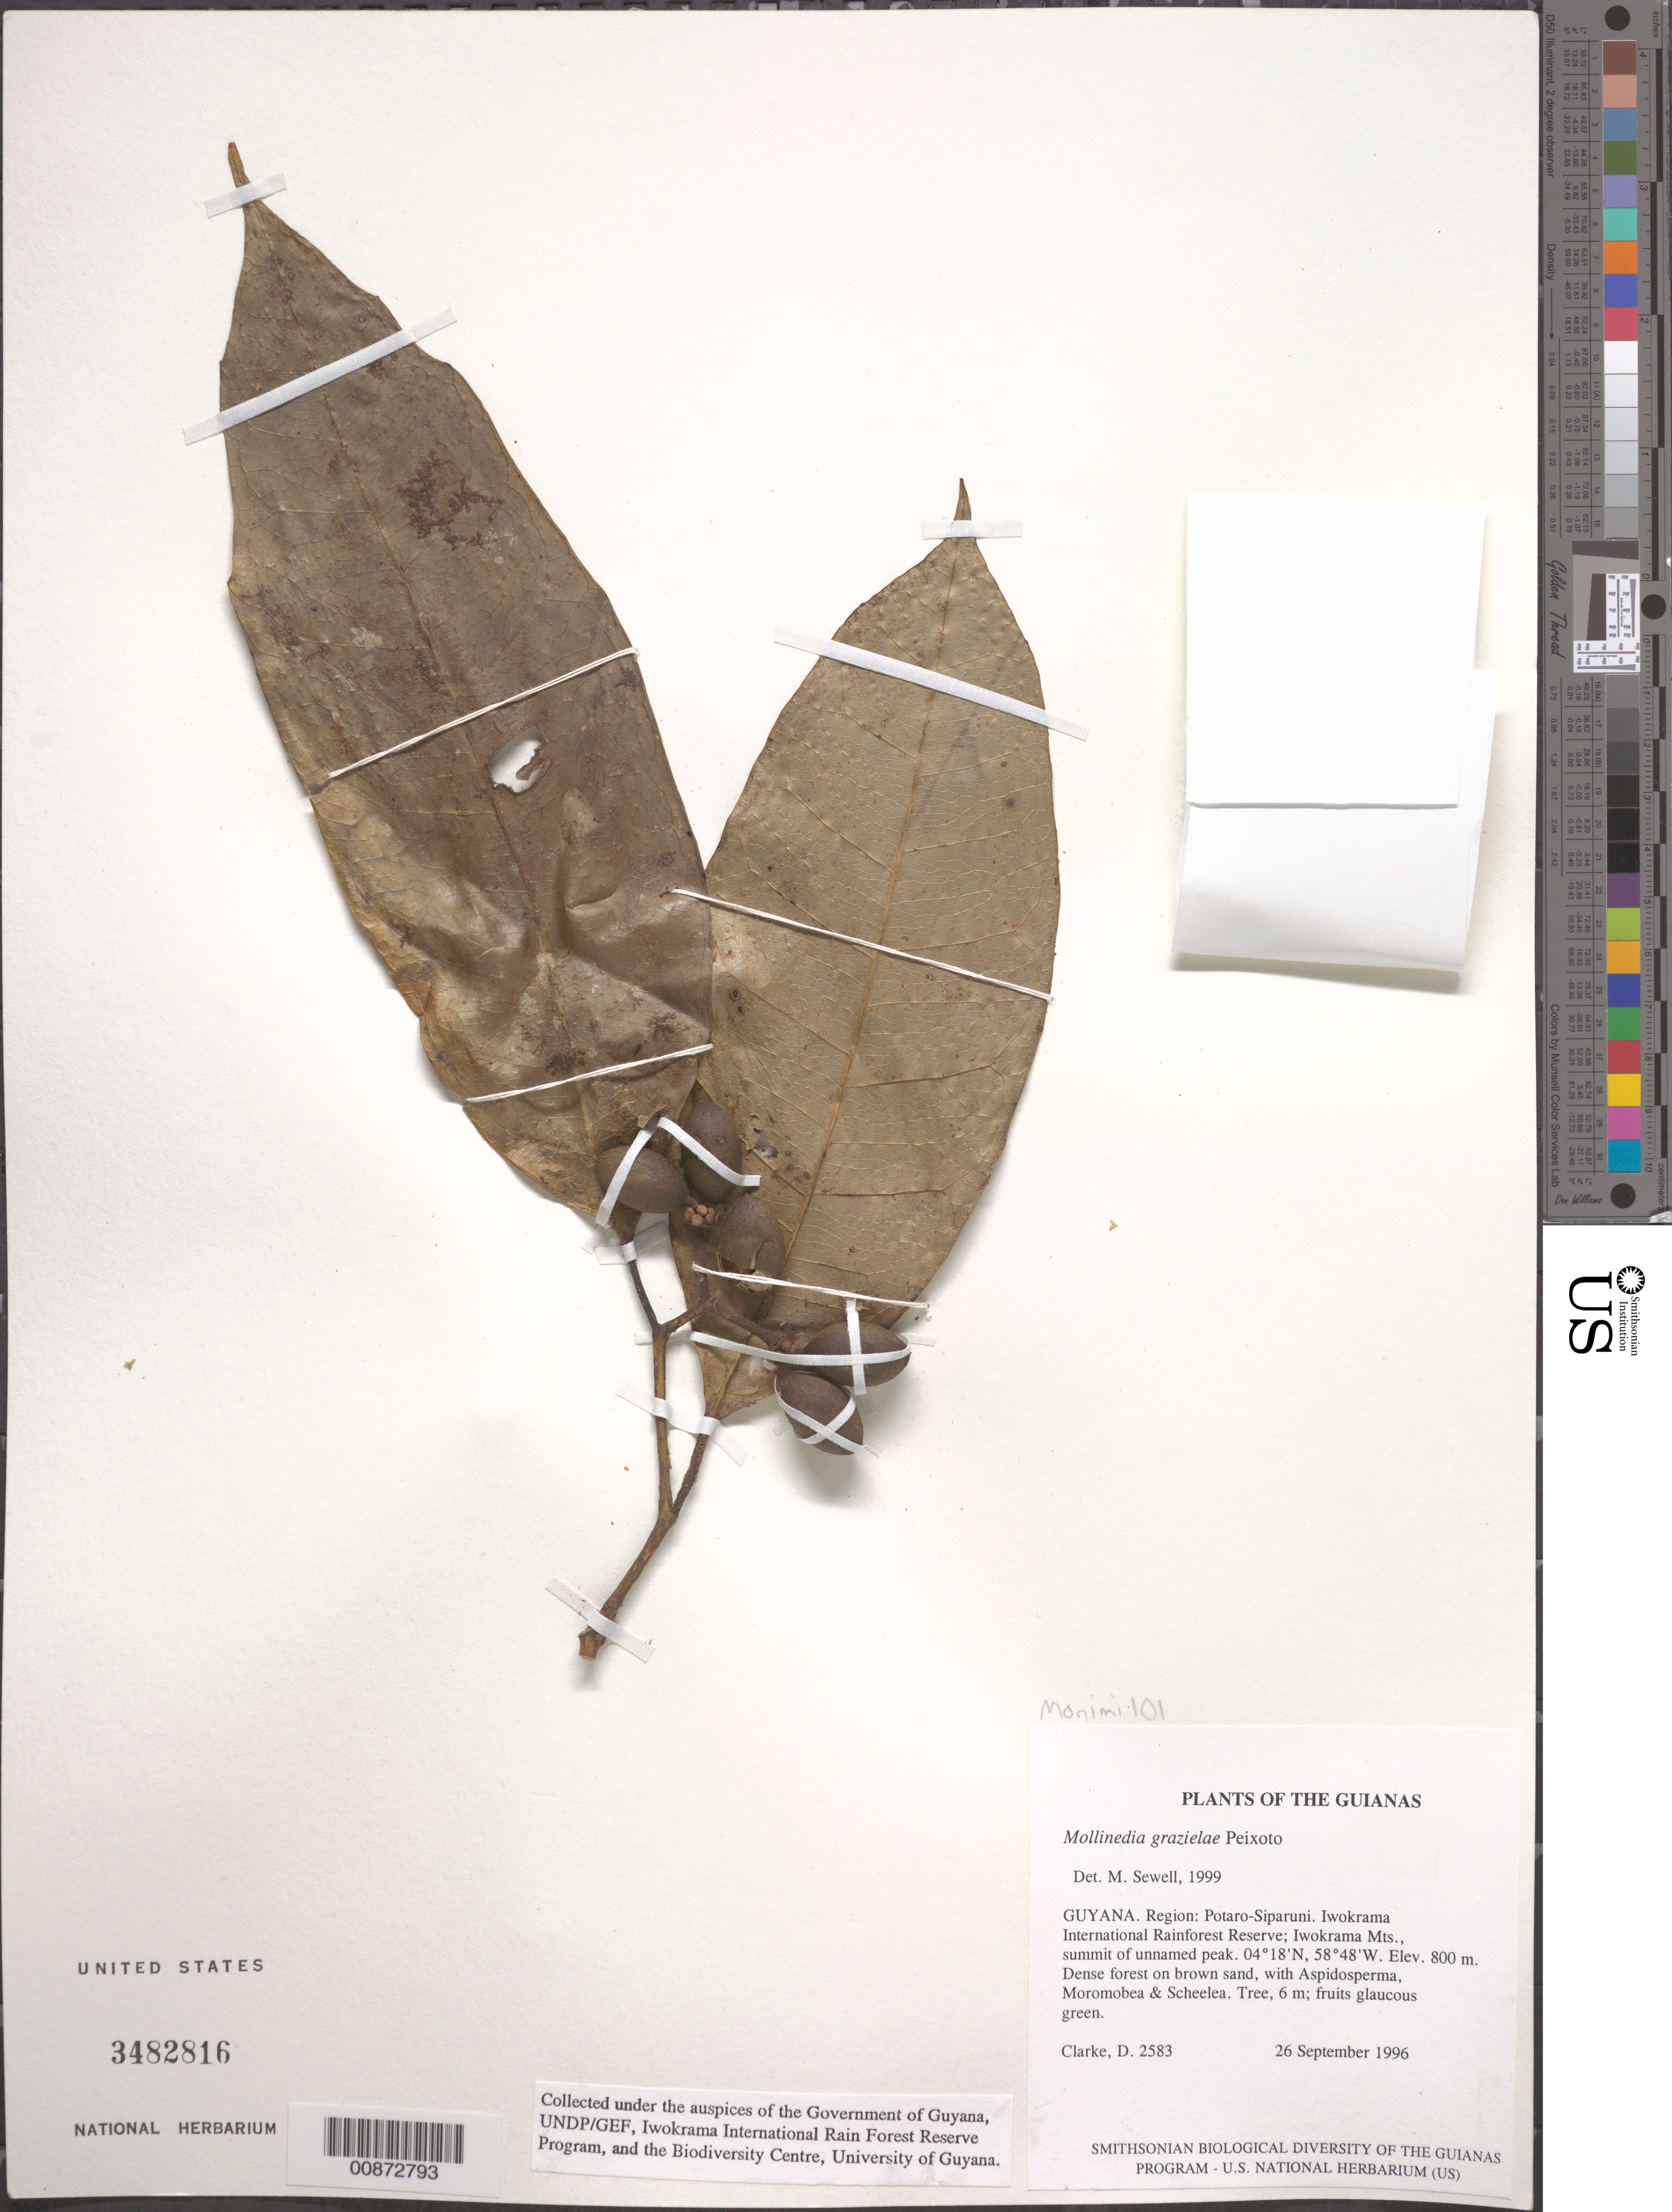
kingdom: Plantae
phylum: Tracheophyta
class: Magnoliopsida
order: Laurales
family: Monimiaceae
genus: Mollinedia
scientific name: Mollinedia grazielae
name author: Peixoto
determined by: Sewell, M.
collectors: H. D. Clarke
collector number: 2583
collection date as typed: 26 September 1996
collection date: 1996-09-26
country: Guyana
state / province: Potaro-Siparuni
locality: Iwokrama International Rainforest Reserve; Iwokrama Mts., summit of unnamed peak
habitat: Dense forest on brown sand, with Aspidosperma, Moronobea & Scheelea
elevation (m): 800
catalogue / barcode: US 3482816